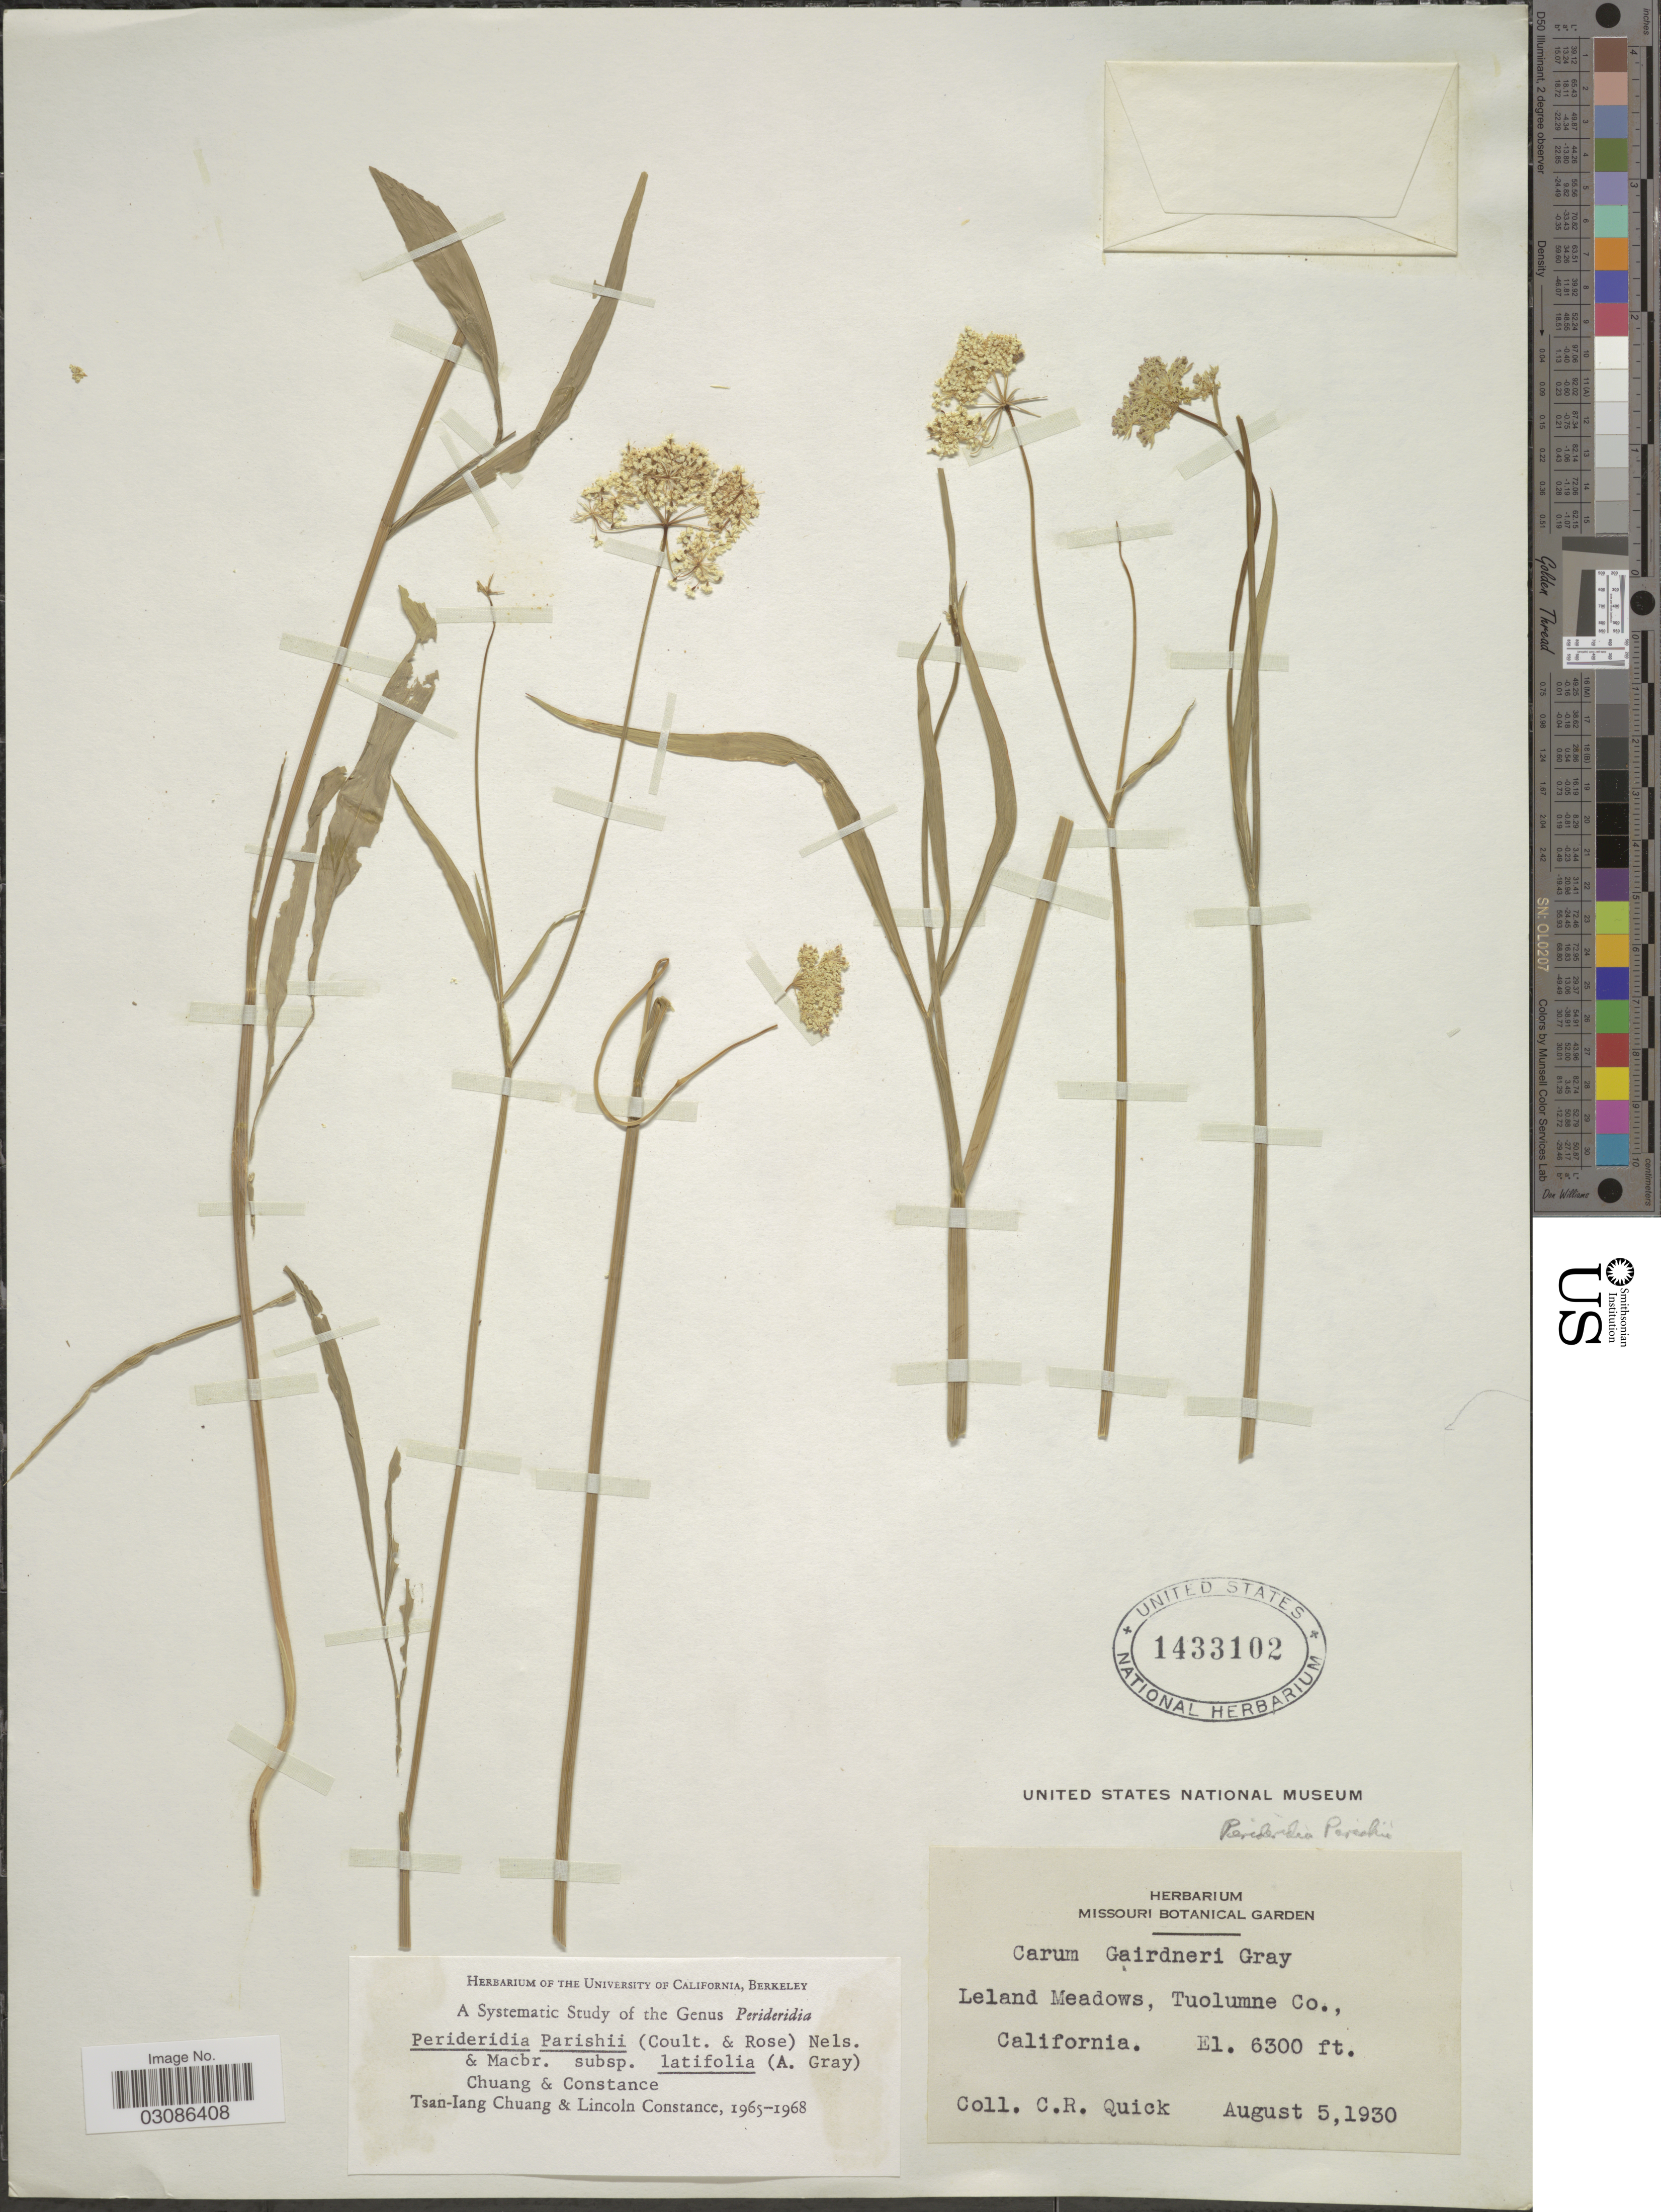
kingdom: Plantae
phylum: Tracheophyta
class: Magnoliopsida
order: Apiales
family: Apiaceae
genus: Perideridia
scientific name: Perideridia parishii subsp. latifolia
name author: A. Gray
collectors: C. Quick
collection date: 1930-08-05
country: United States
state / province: California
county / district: Tuolumne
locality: Leland Meadows, Tuolumne Co.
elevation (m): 1920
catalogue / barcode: US 1433102